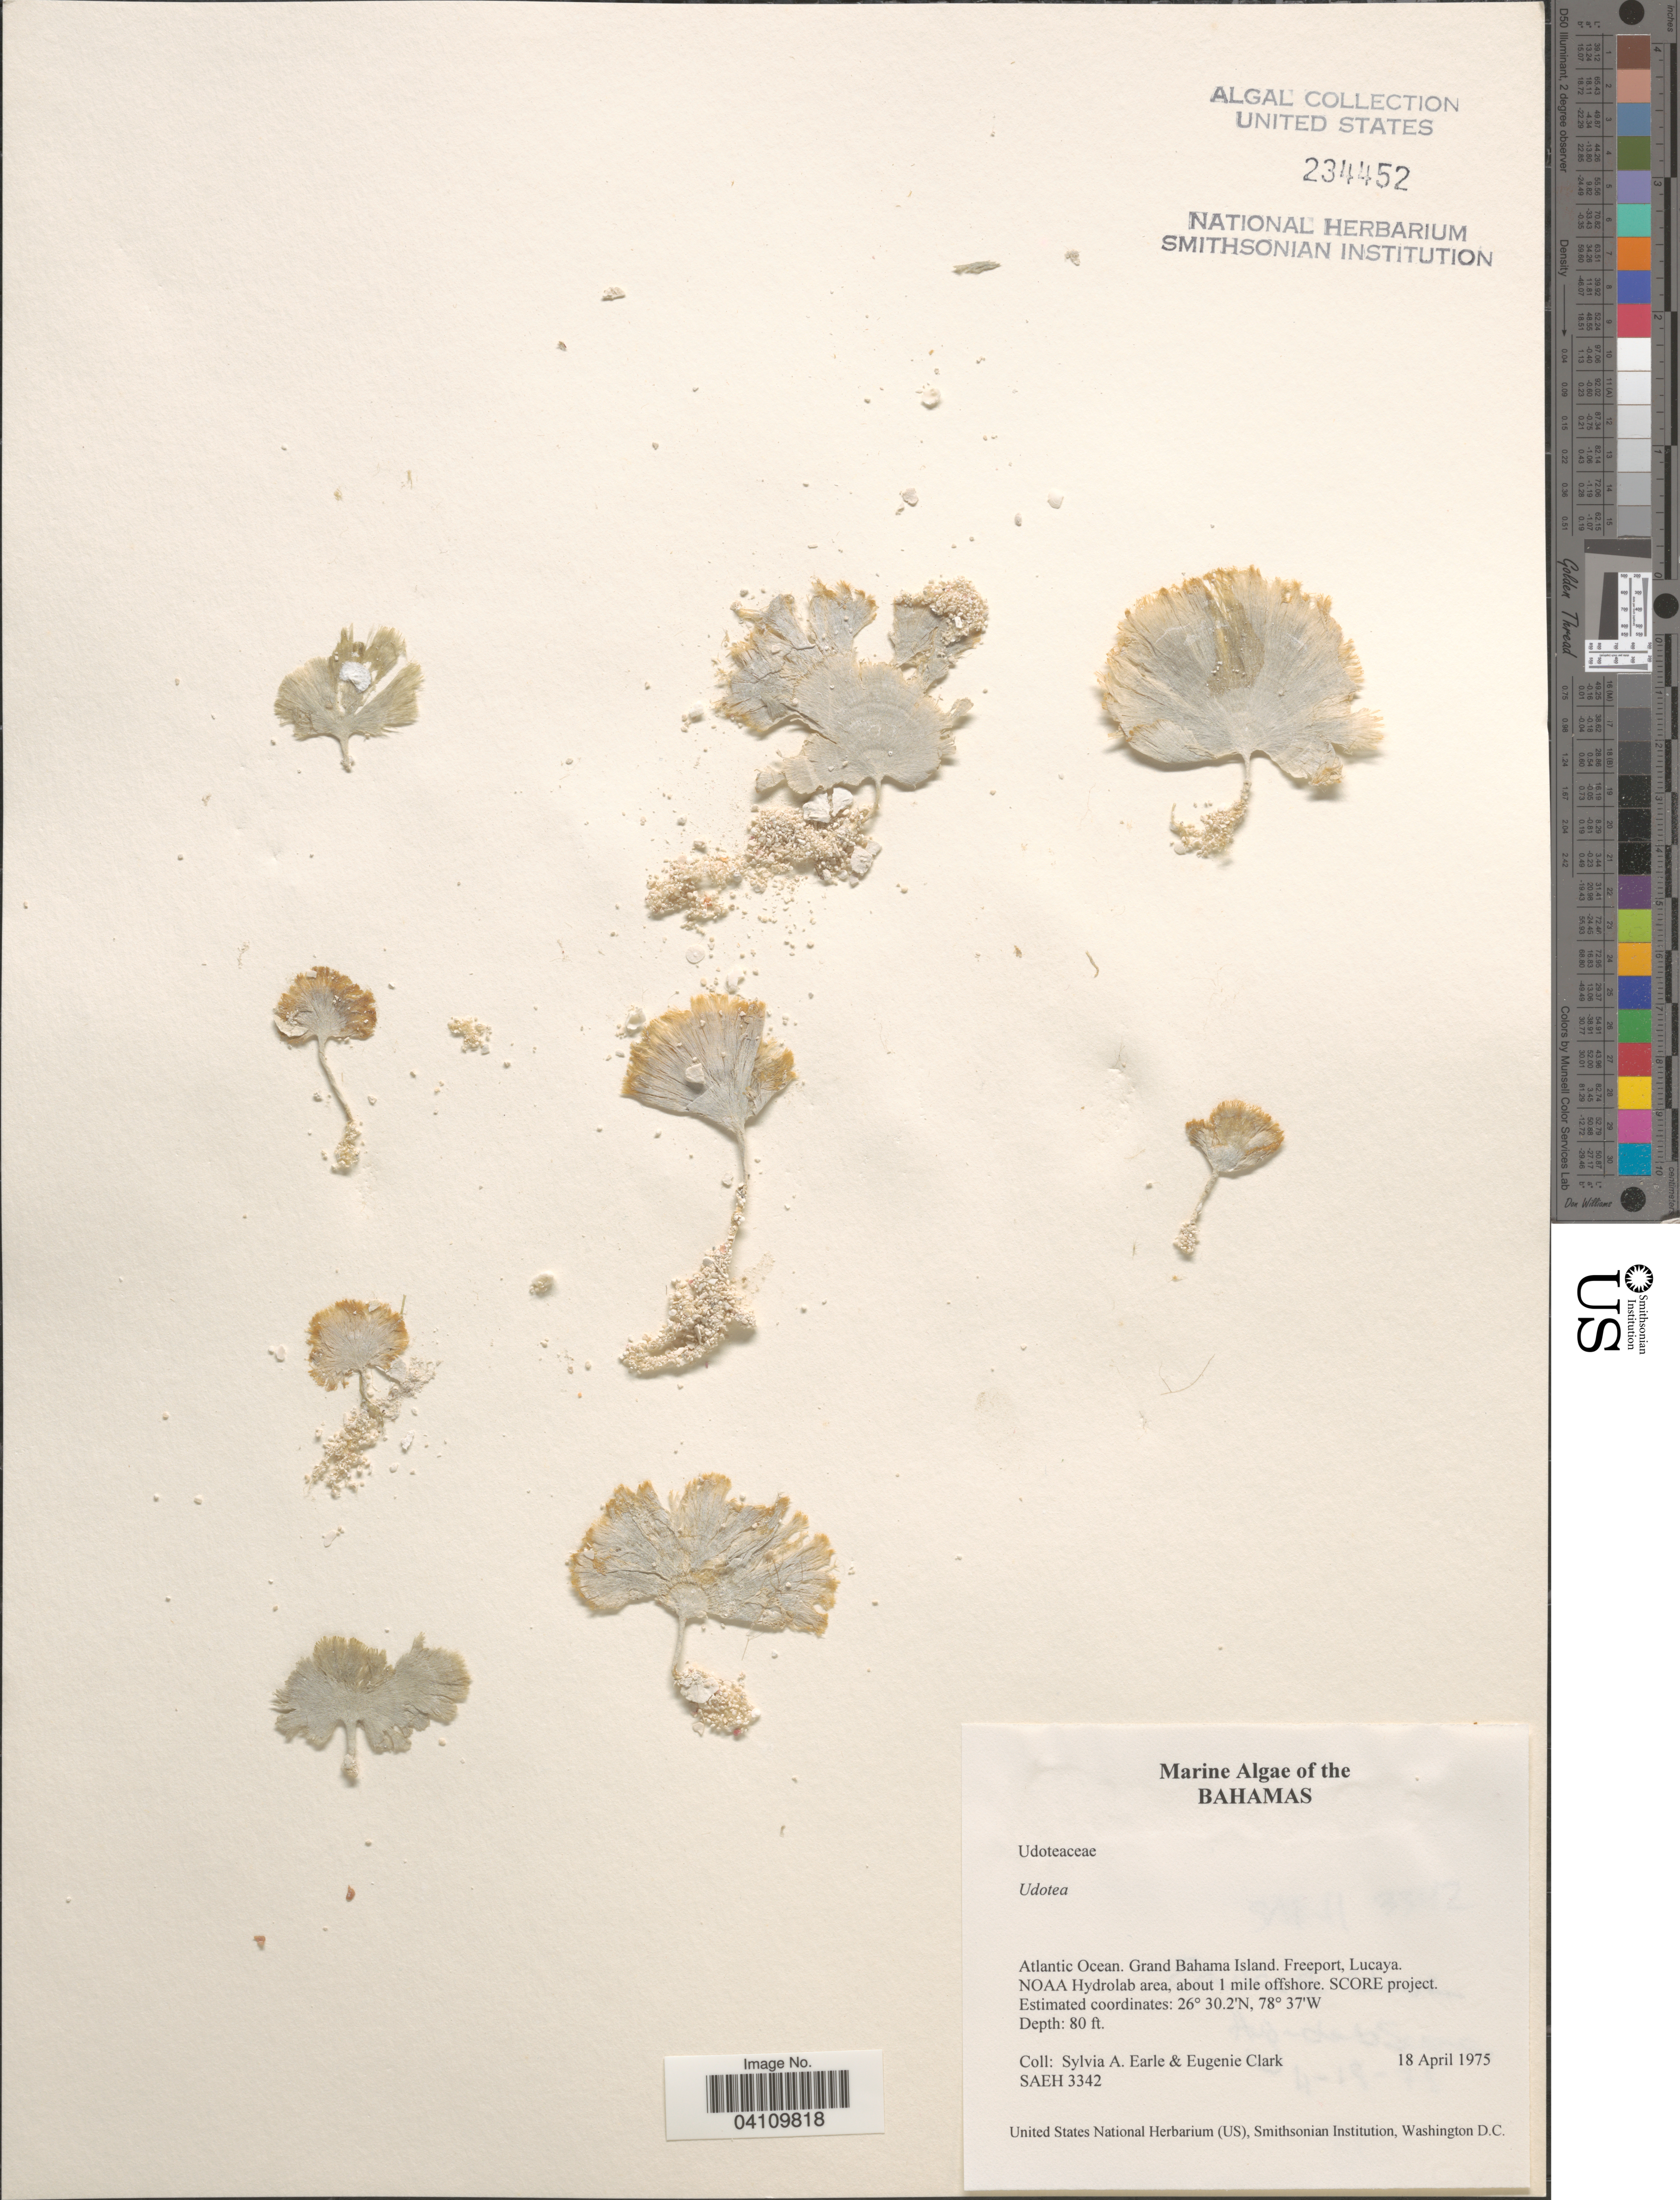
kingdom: Plantae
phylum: Chlorophyta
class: Ulvophyceae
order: Bryopsidales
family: Udoteaceae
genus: Udotea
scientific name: Udotea sp.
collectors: S. A. Earle & E. Clark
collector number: SAEH 3342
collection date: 1975-04-18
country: Bahamas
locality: Atlantic Ocean. Grand Bahama Island. Freeport, Lucaya. NOAA Hydrolab area, about 1 mile offshore. SCORE project.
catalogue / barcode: US 234452